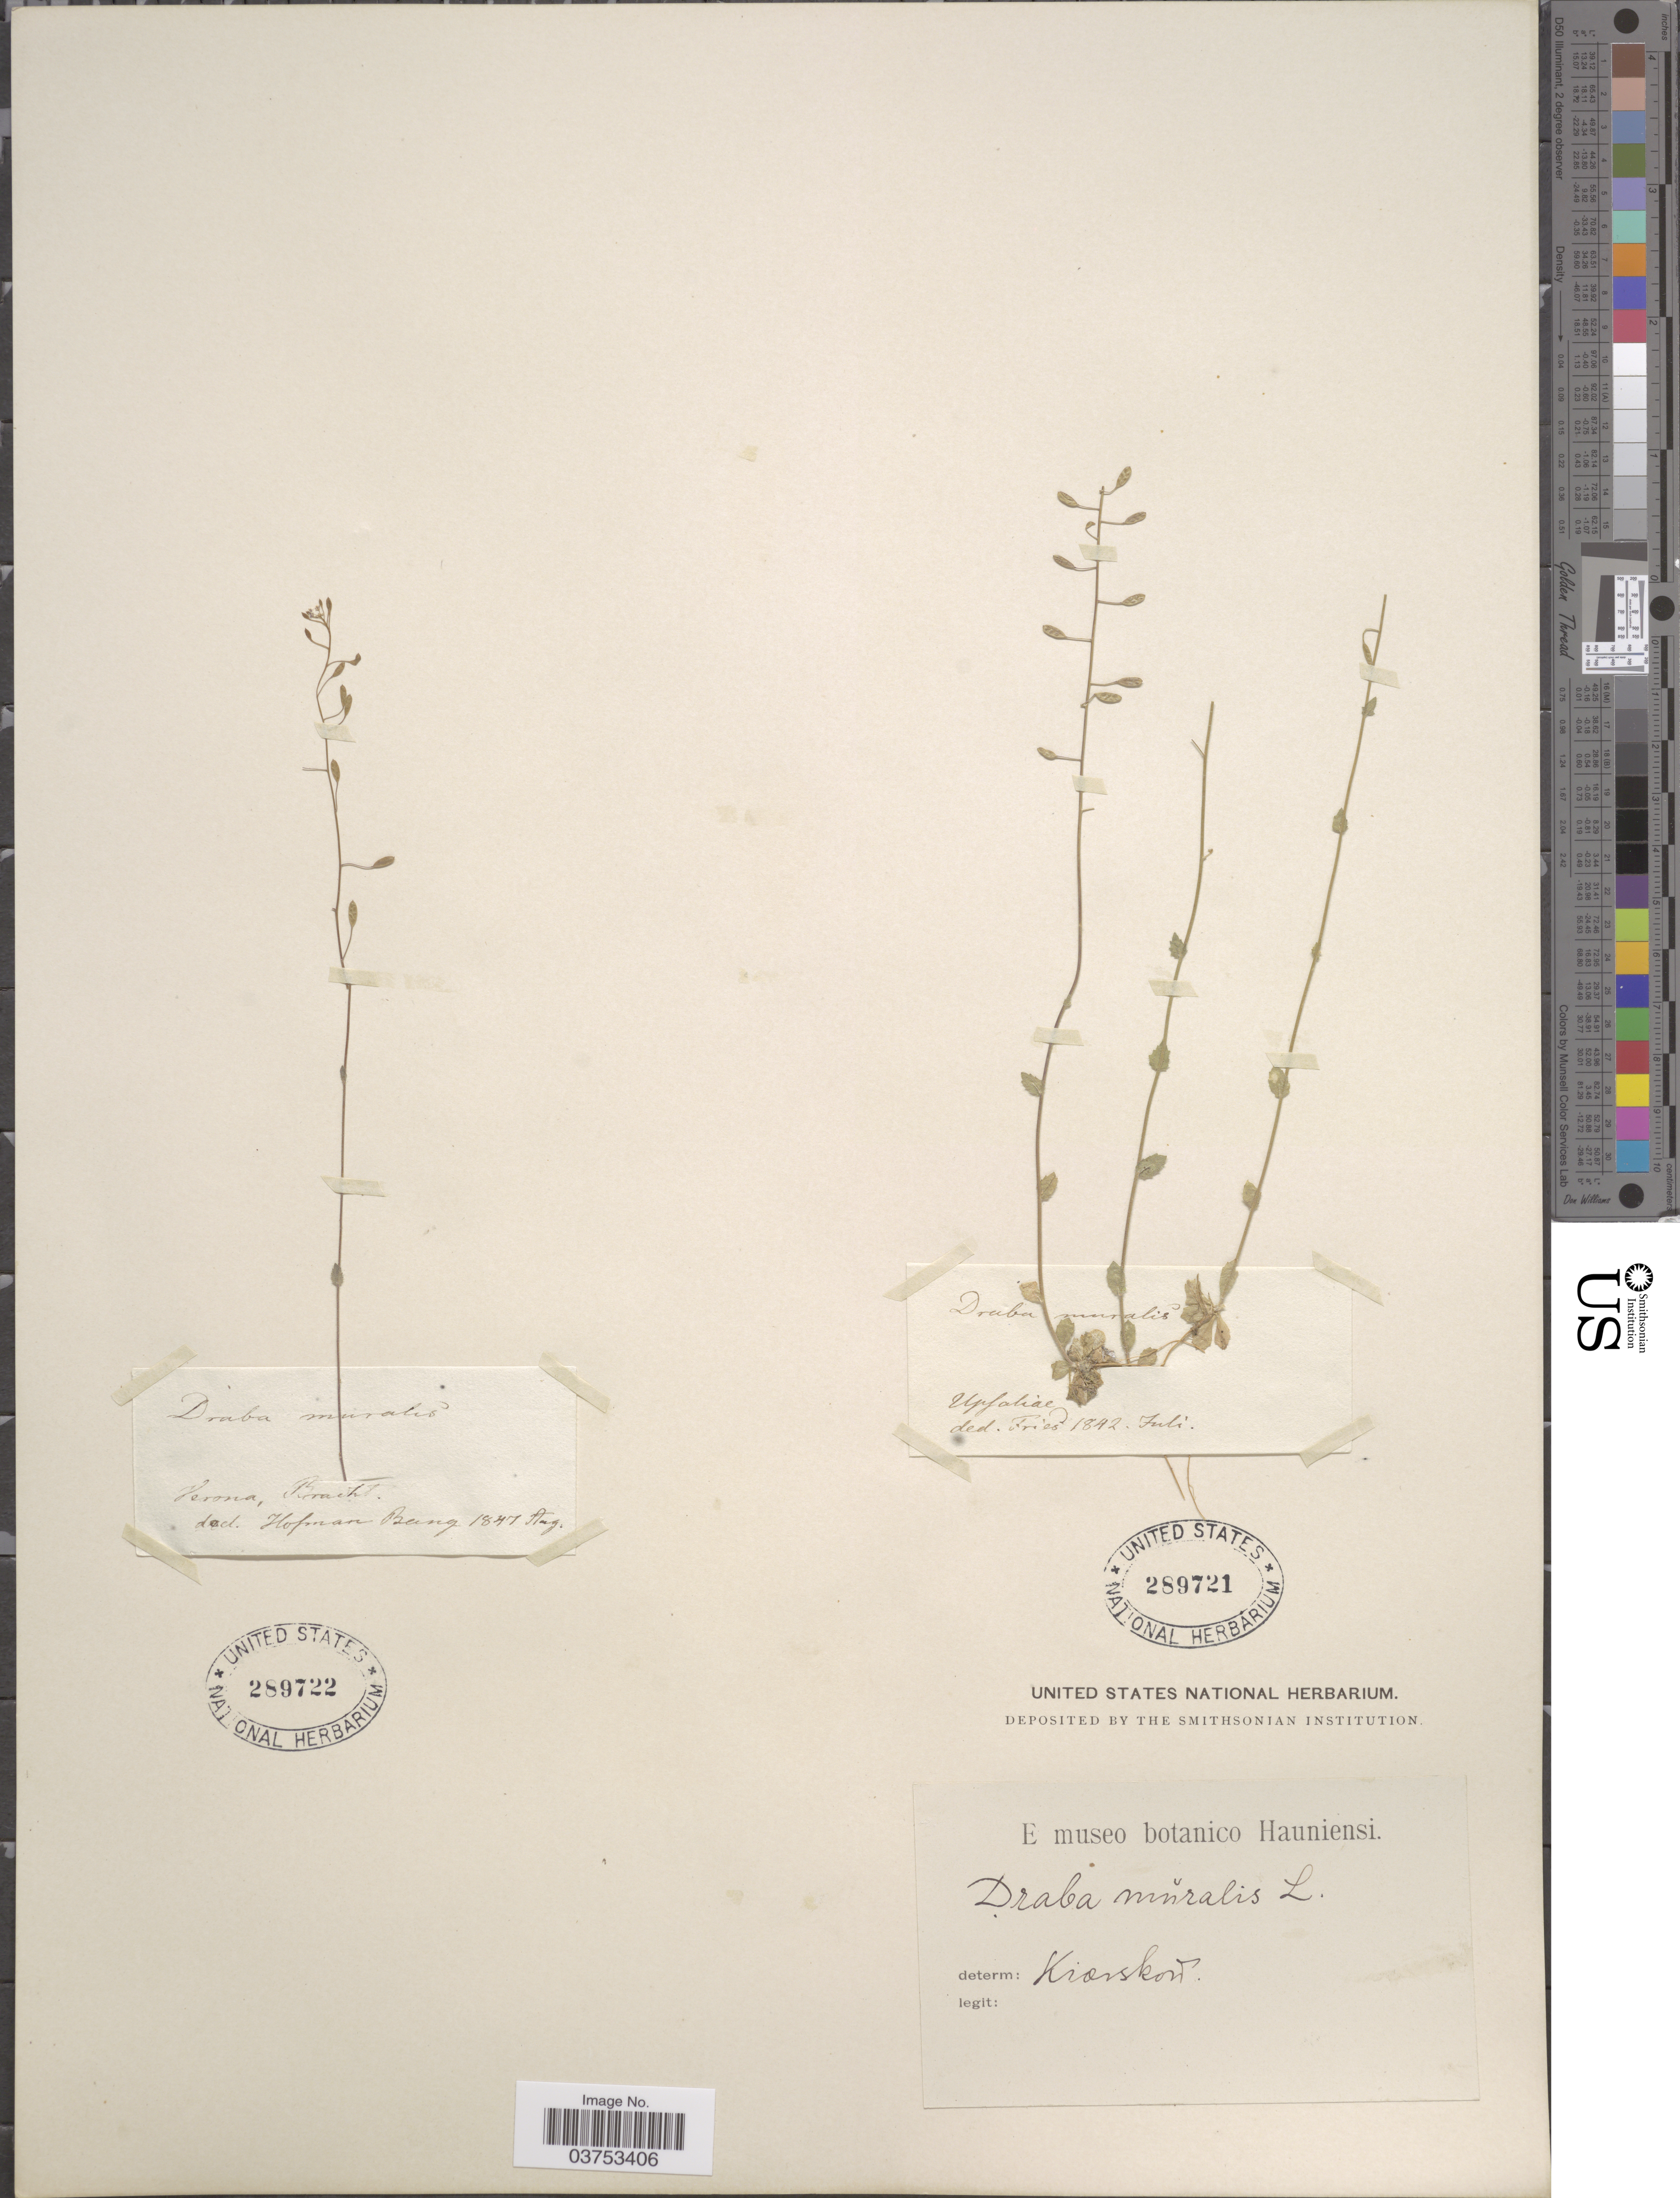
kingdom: Plantae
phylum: Tracheophyta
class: Magnoliopsida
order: Brassicales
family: Brassicaceae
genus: Draba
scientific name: Draba muralis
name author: L.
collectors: Hofman-Bang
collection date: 1847-08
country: Italy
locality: Verona, Bracht.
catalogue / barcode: US 289722